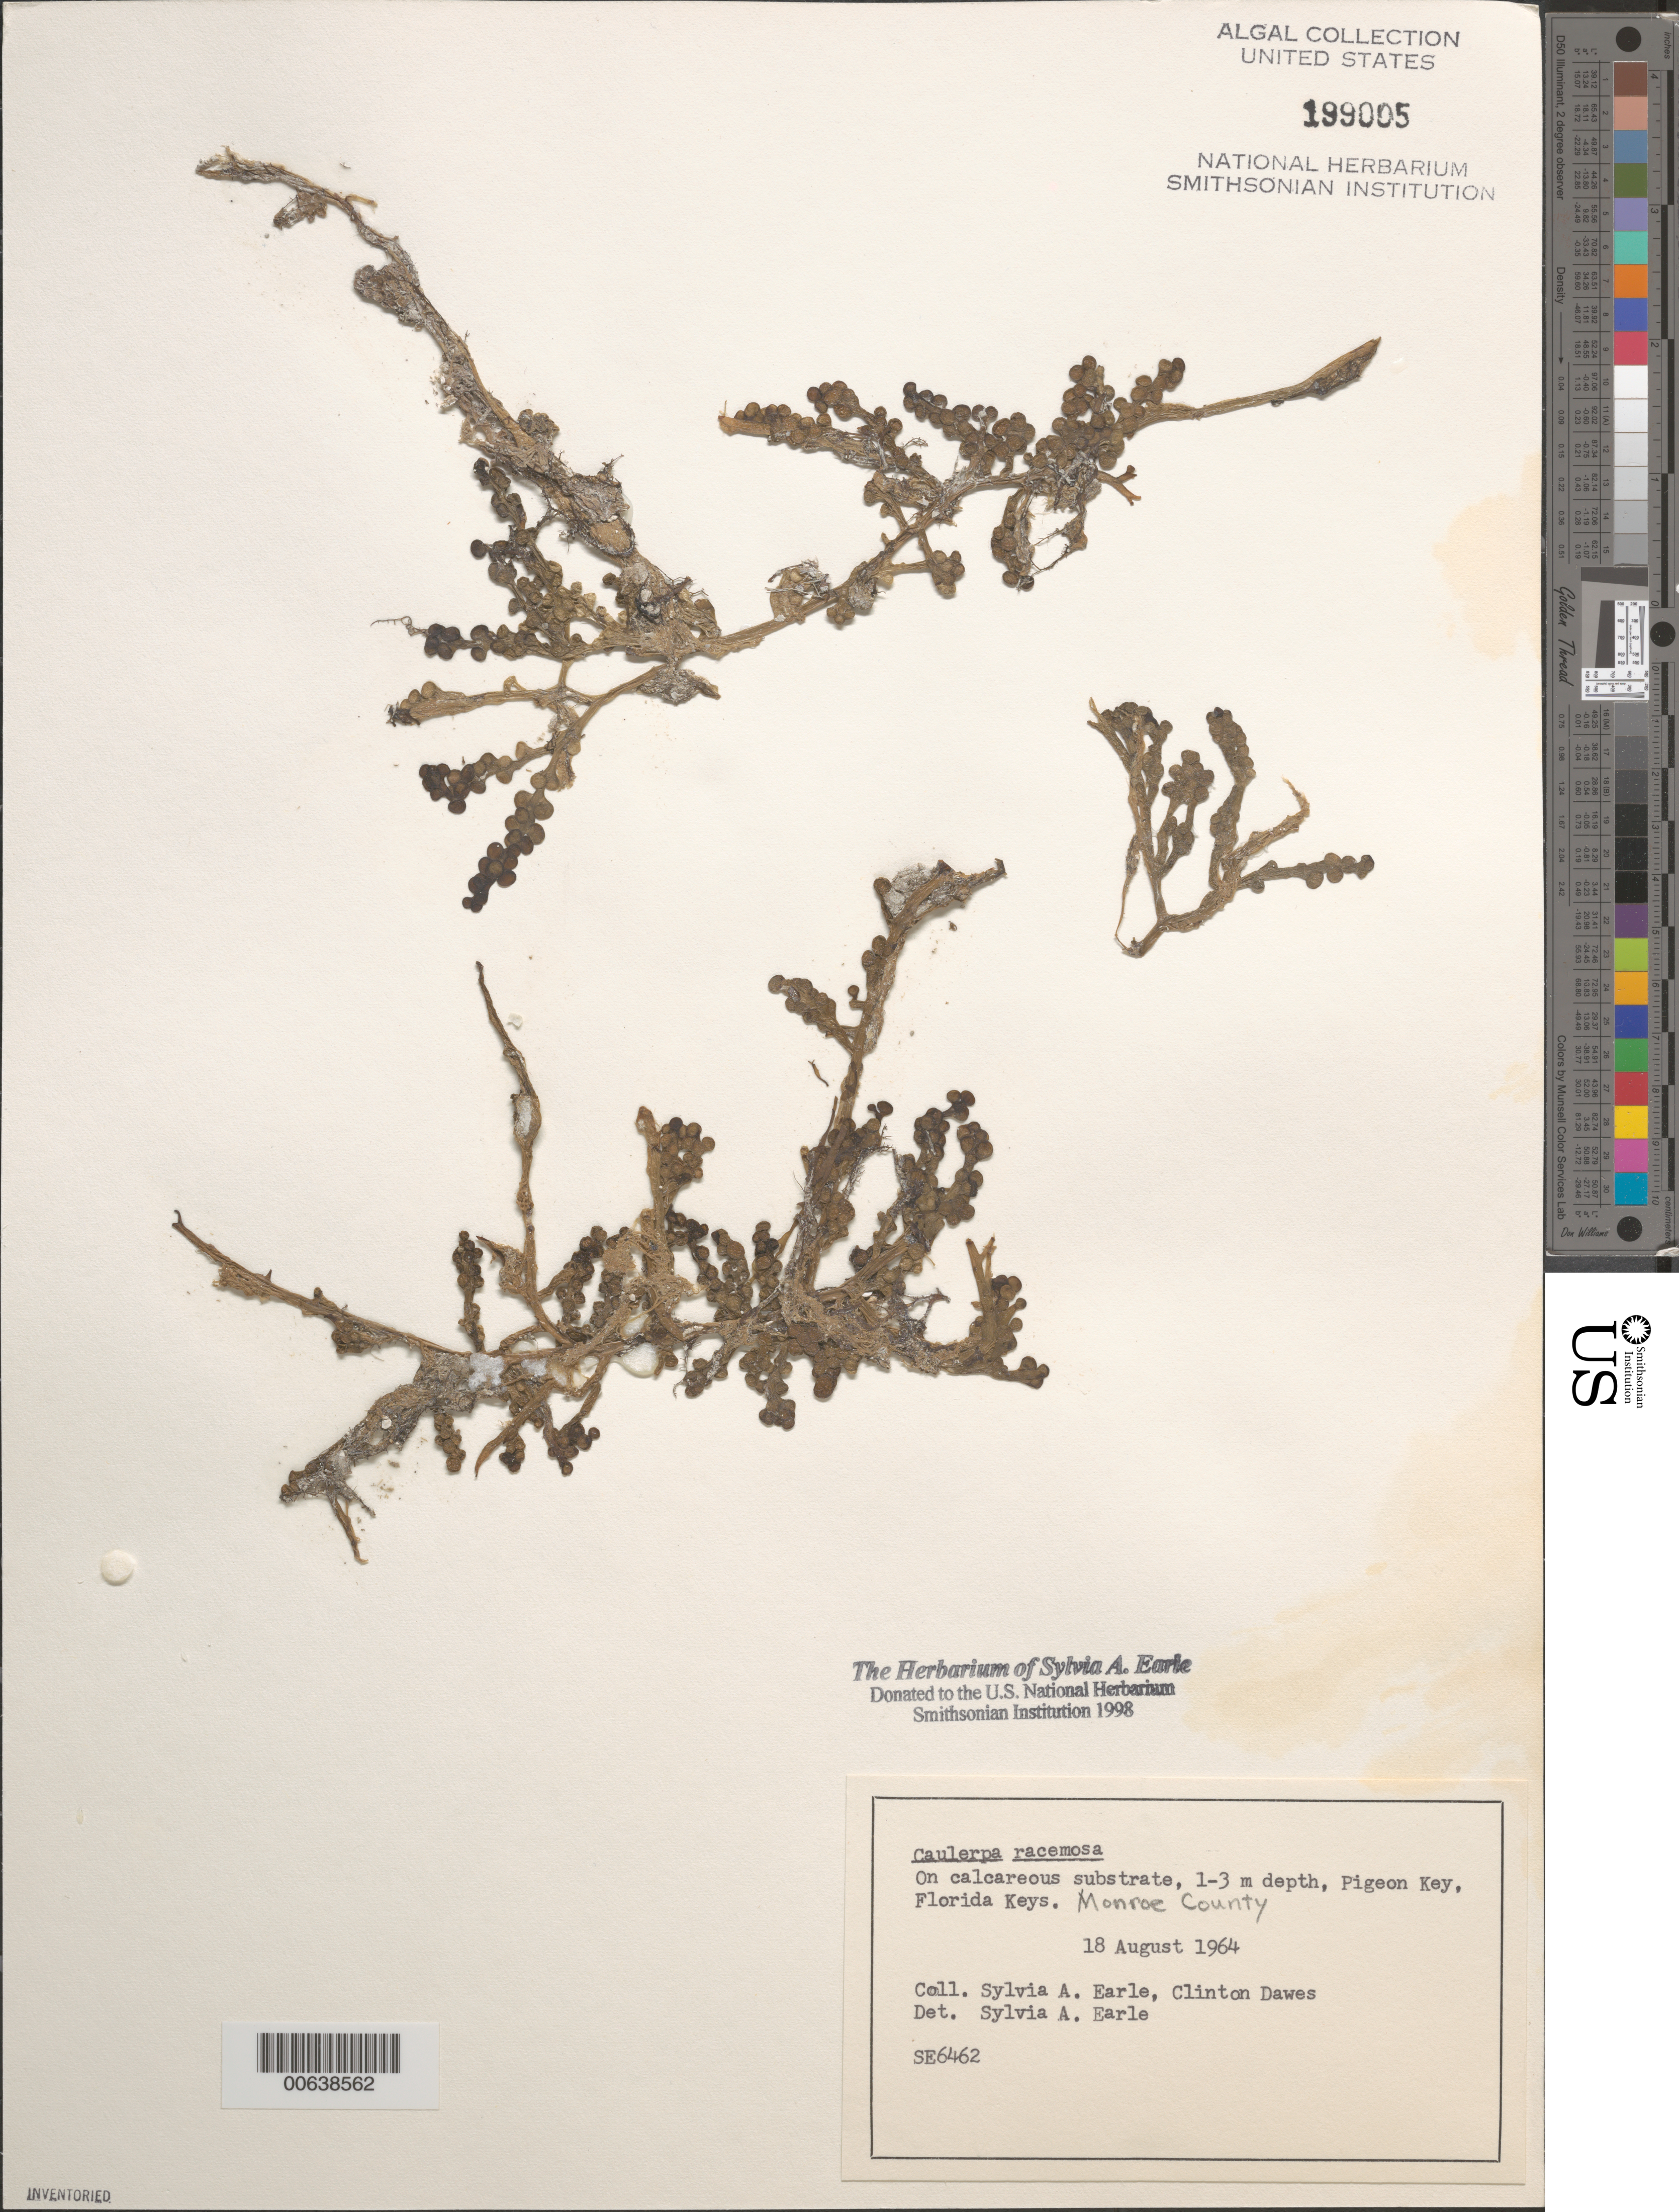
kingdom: Plantae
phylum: Chlorophyta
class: Ulvophyceae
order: Bryopsidales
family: Caulerpaceae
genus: Caulerpa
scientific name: Caulerpa racemosa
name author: (Forssk.) J. Agardh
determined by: Earle, S. A.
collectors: S. A. Earle & C. Dawes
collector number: SE 6462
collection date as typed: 18 Aug 1964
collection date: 1964-08-18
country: United States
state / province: Florida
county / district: Monroe County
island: Pigeon Key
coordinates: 24 42.2'N, 81 9.3'W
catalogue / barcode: US 199005